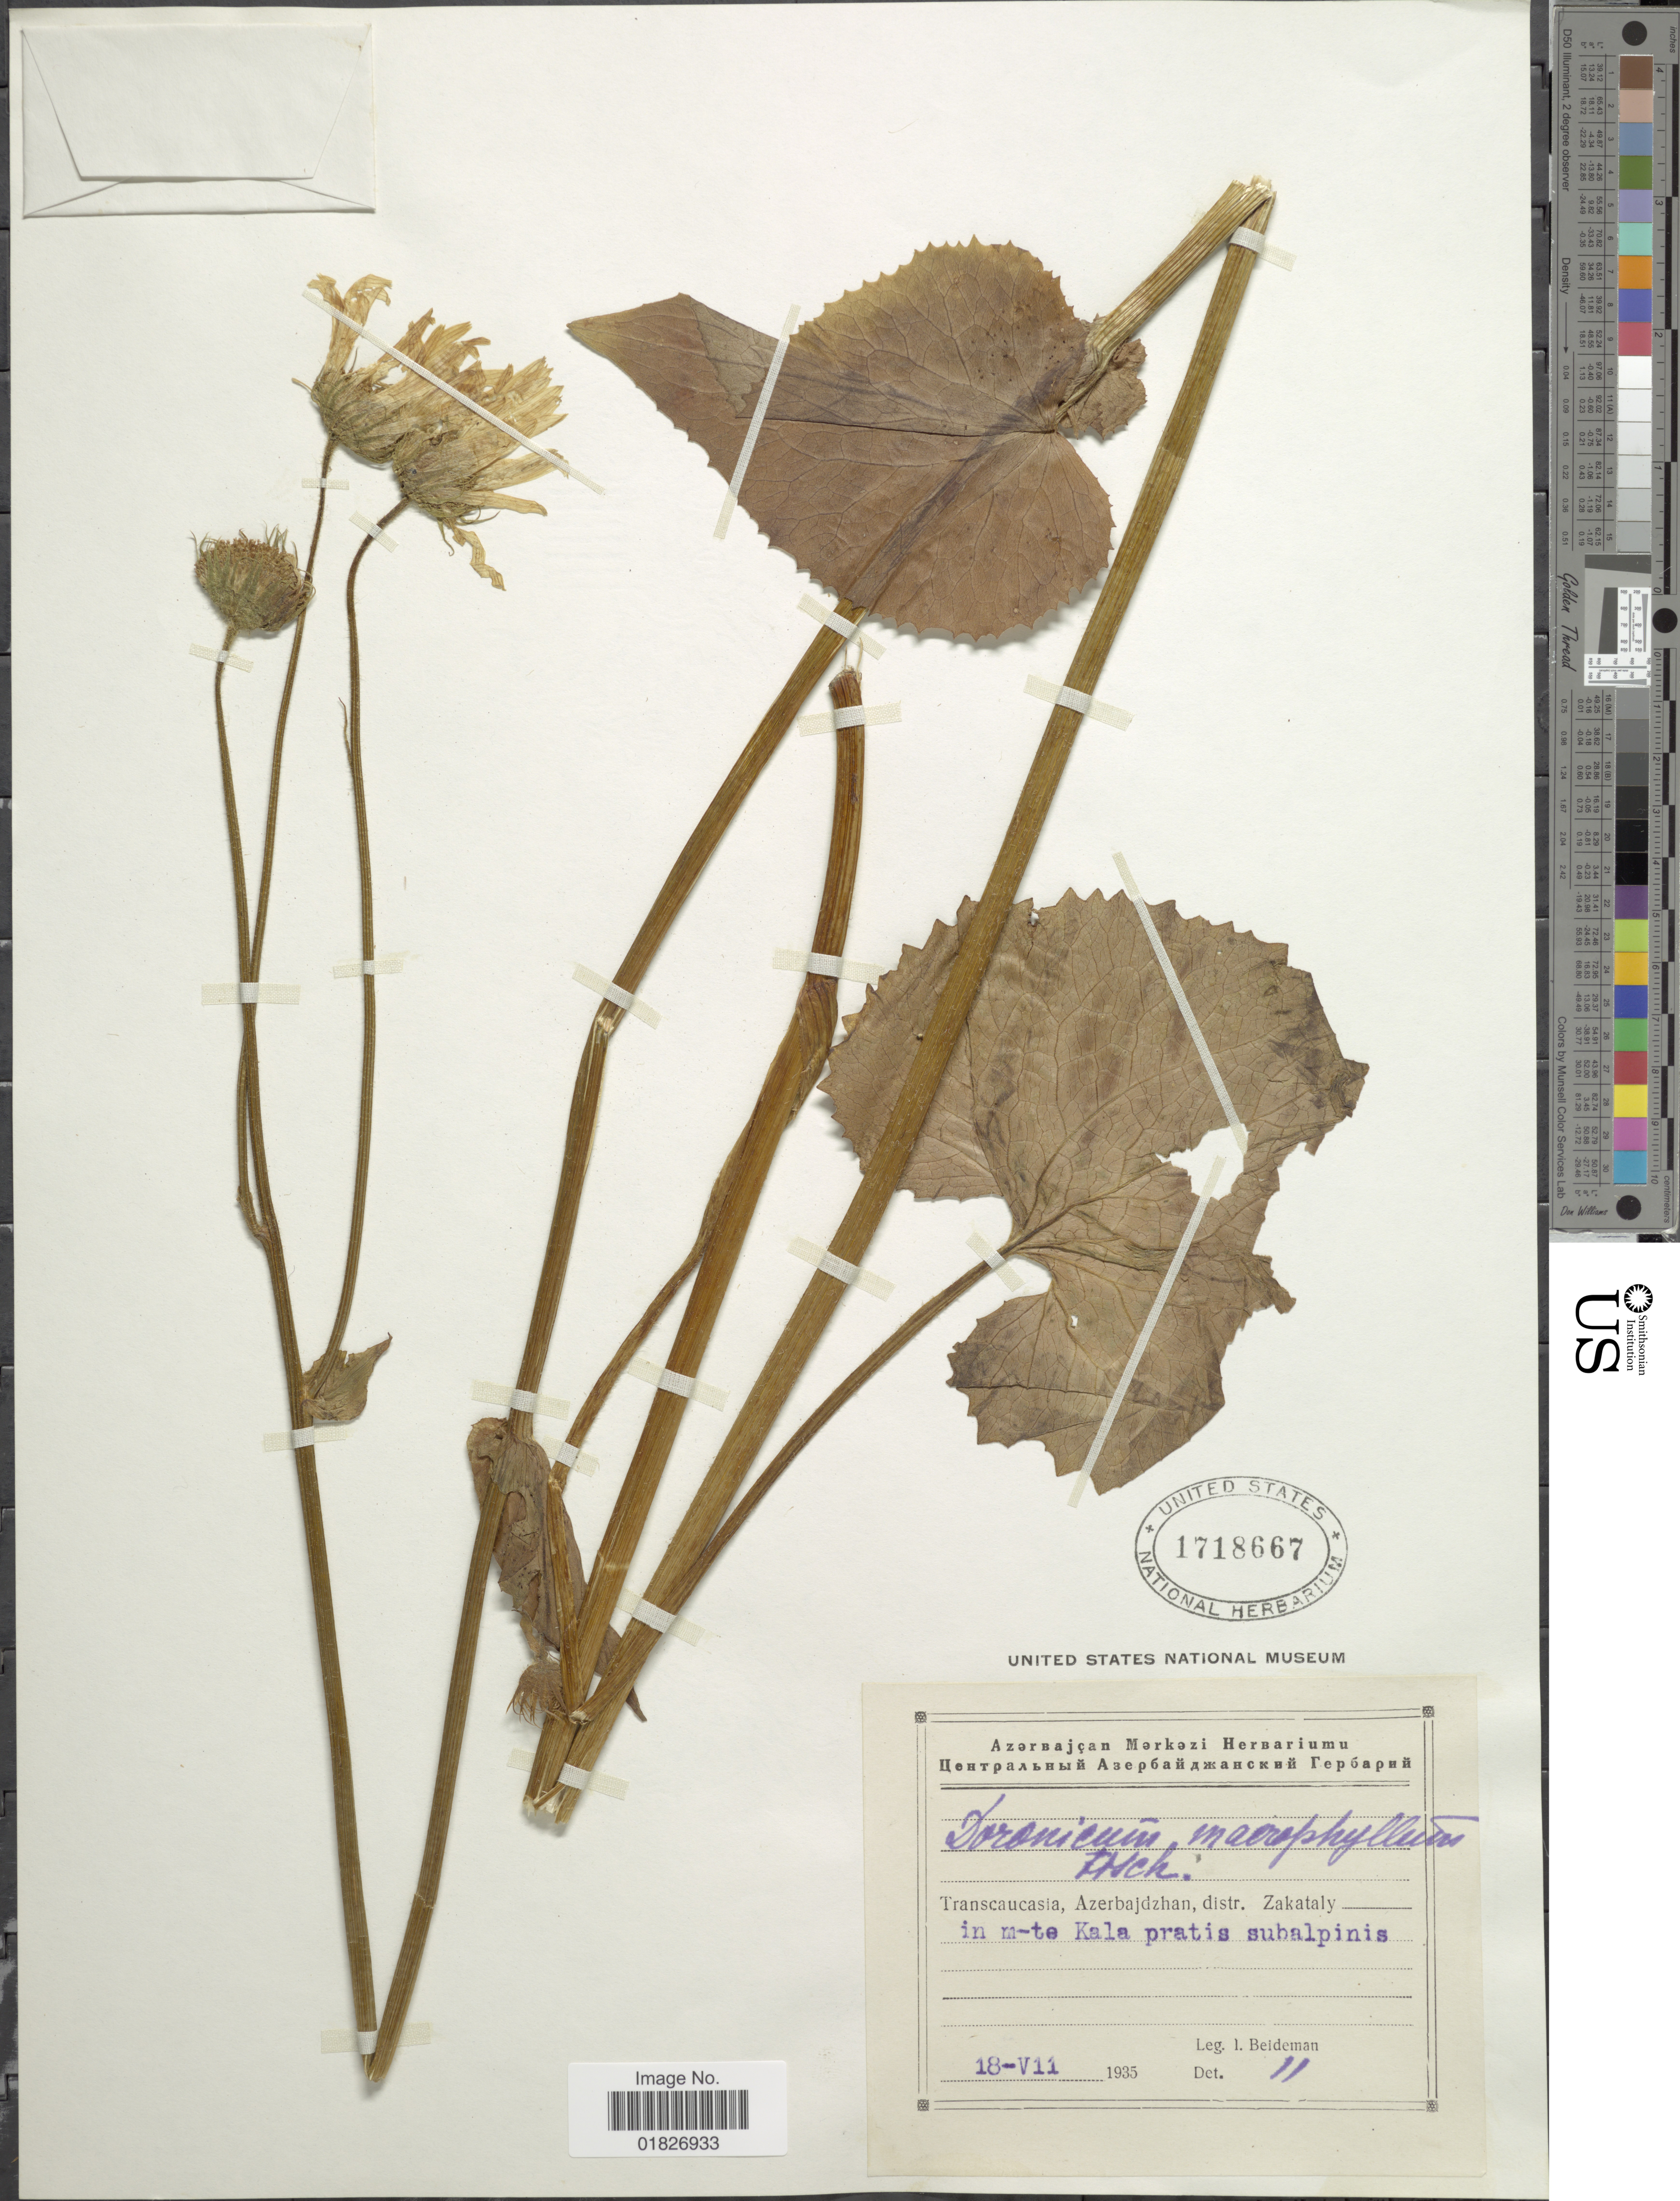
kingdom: Plantae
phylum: Tracheophyta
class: Magnoliopsida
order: Asterales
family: Asteraceae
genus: Doronicum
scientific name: Doronicum macrophyllum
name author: Fisch.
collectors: I. Beideman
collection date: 1935-07-18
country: Azerbaijan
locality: Transcaucasia, Azerbajdzhan, distr. Zakataly, in m-te Kala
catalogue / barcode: US 1718667